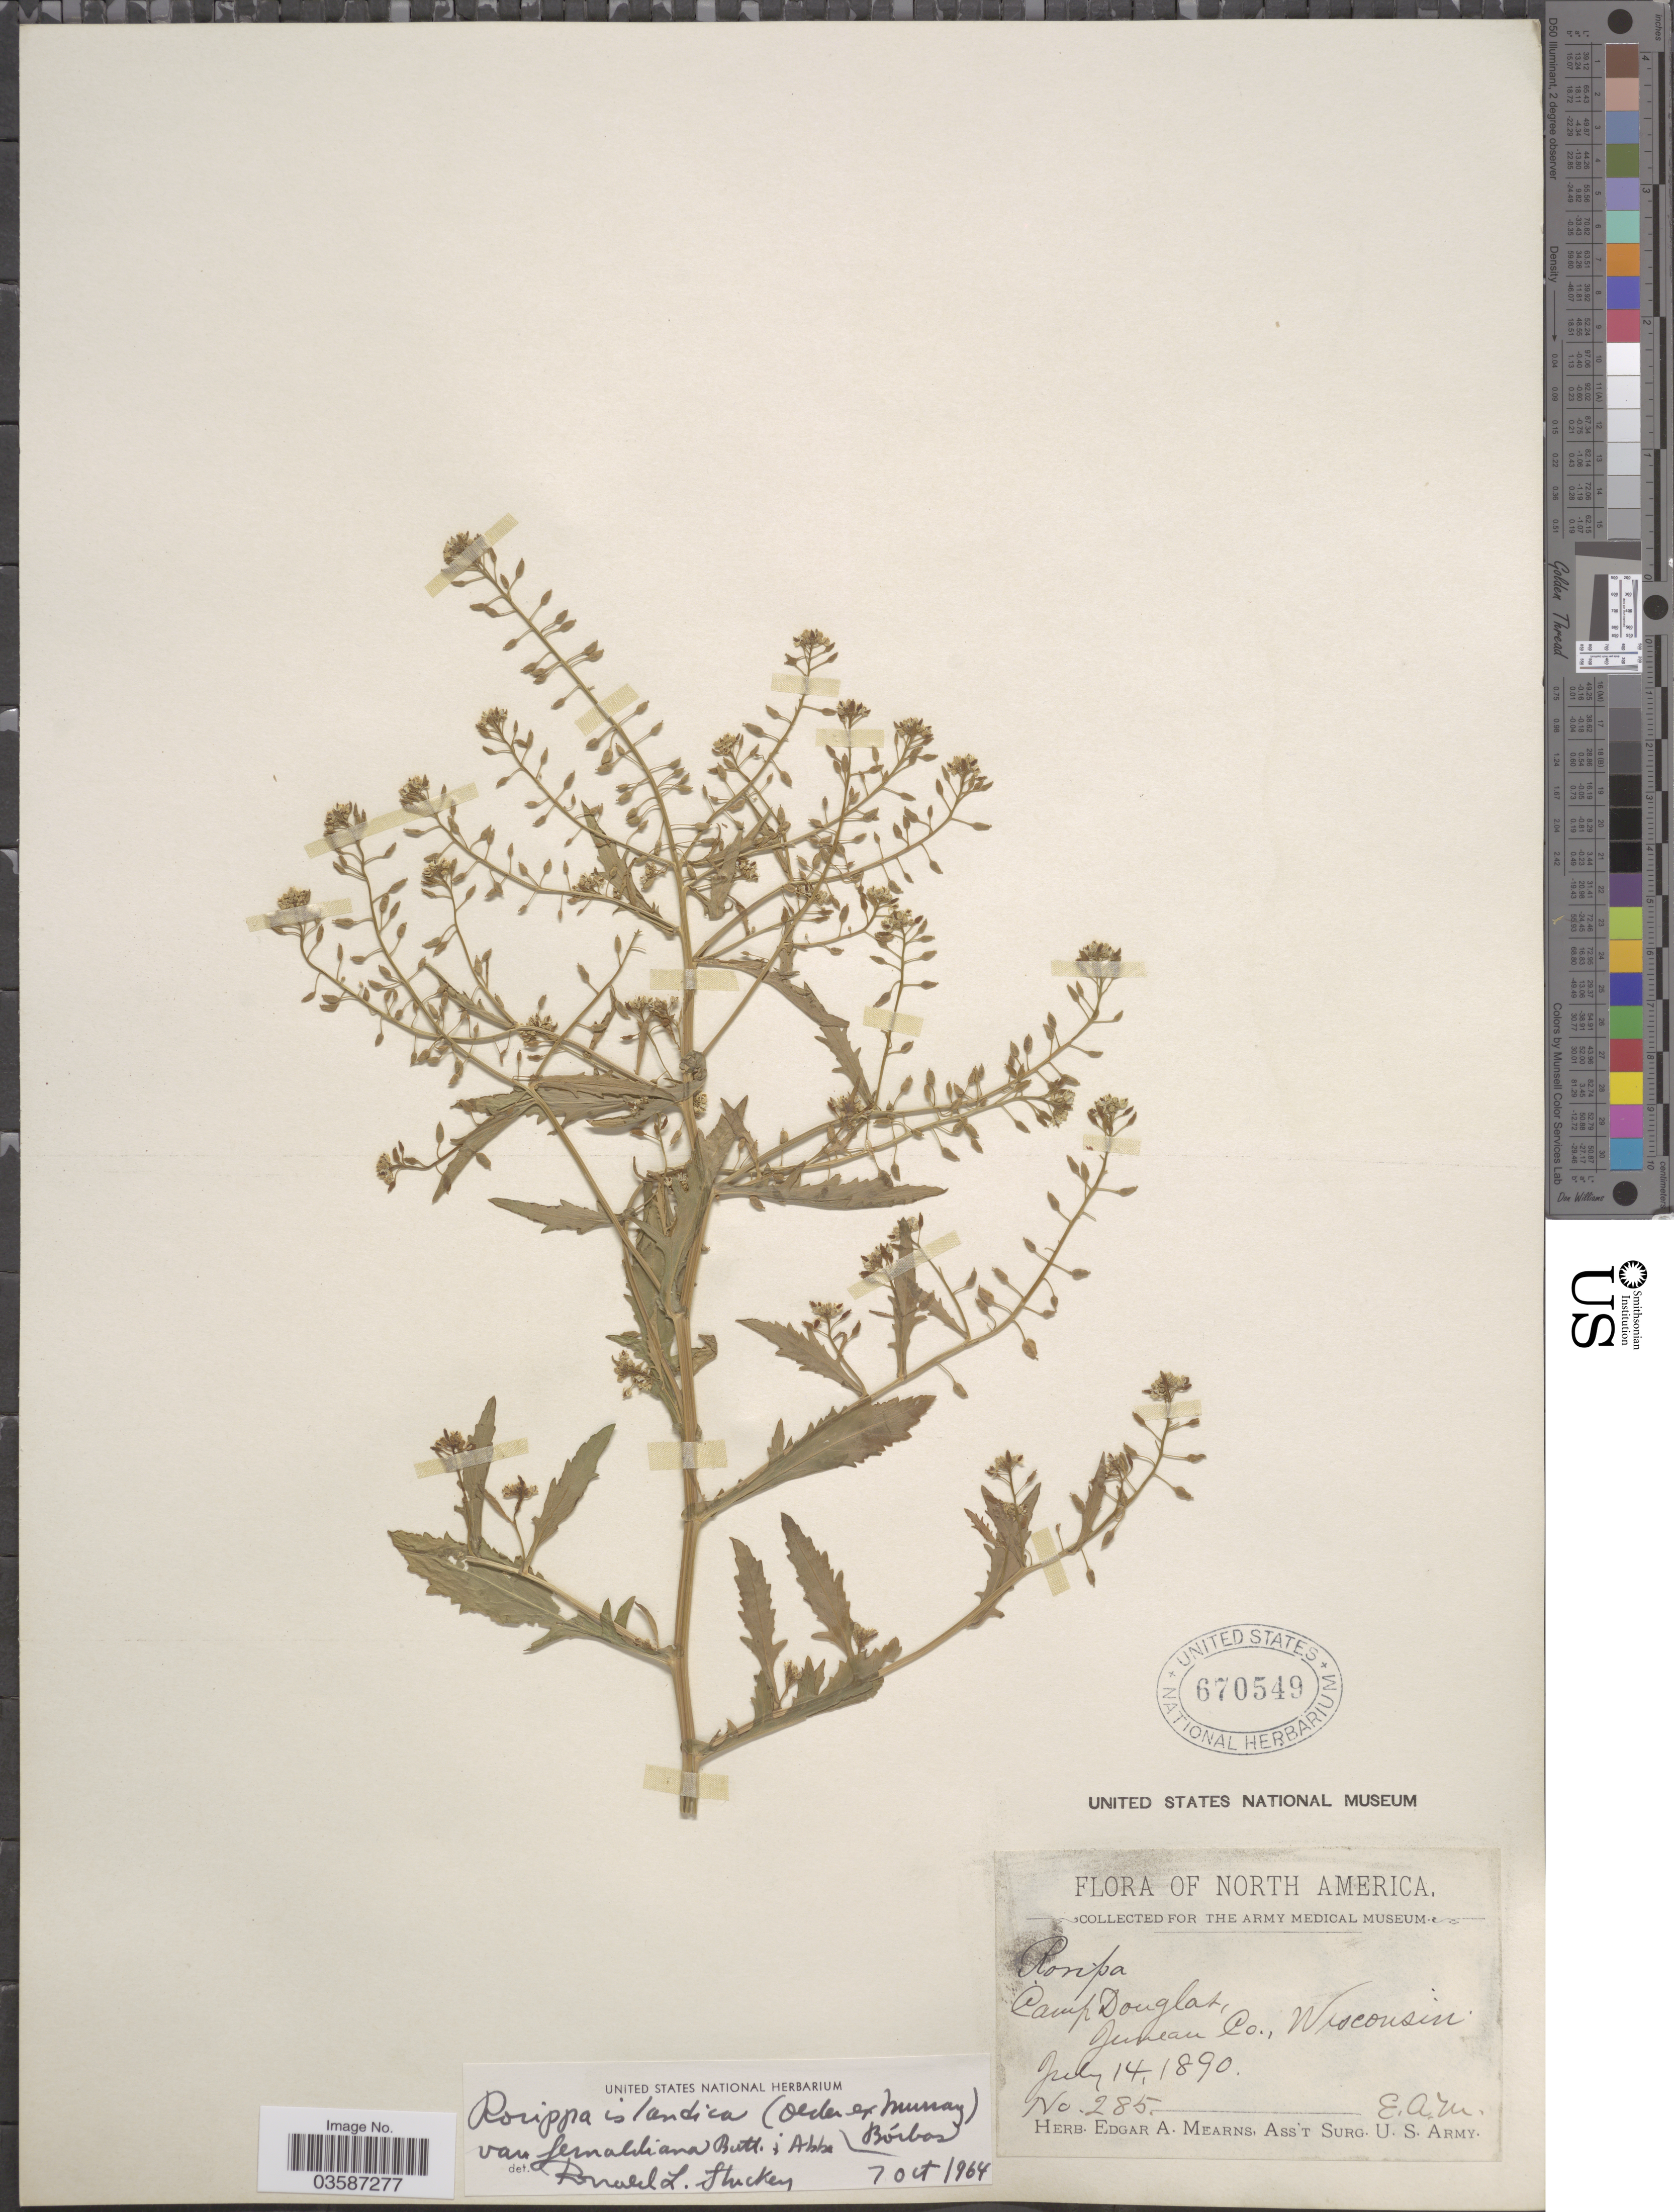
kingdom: Plantae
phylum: Tracheophyta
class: Magnoliopsida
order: Brassicales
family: Brassicaceae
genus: Rorippa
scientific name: Rorippa islandica var. fernaldiana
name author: Butters & Abbe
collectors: E. A. Mearns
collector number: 285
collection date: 1890-07-14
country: United States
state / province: Wisconsin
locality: Camp Douglas, Junean Co.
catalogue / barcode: US 670549